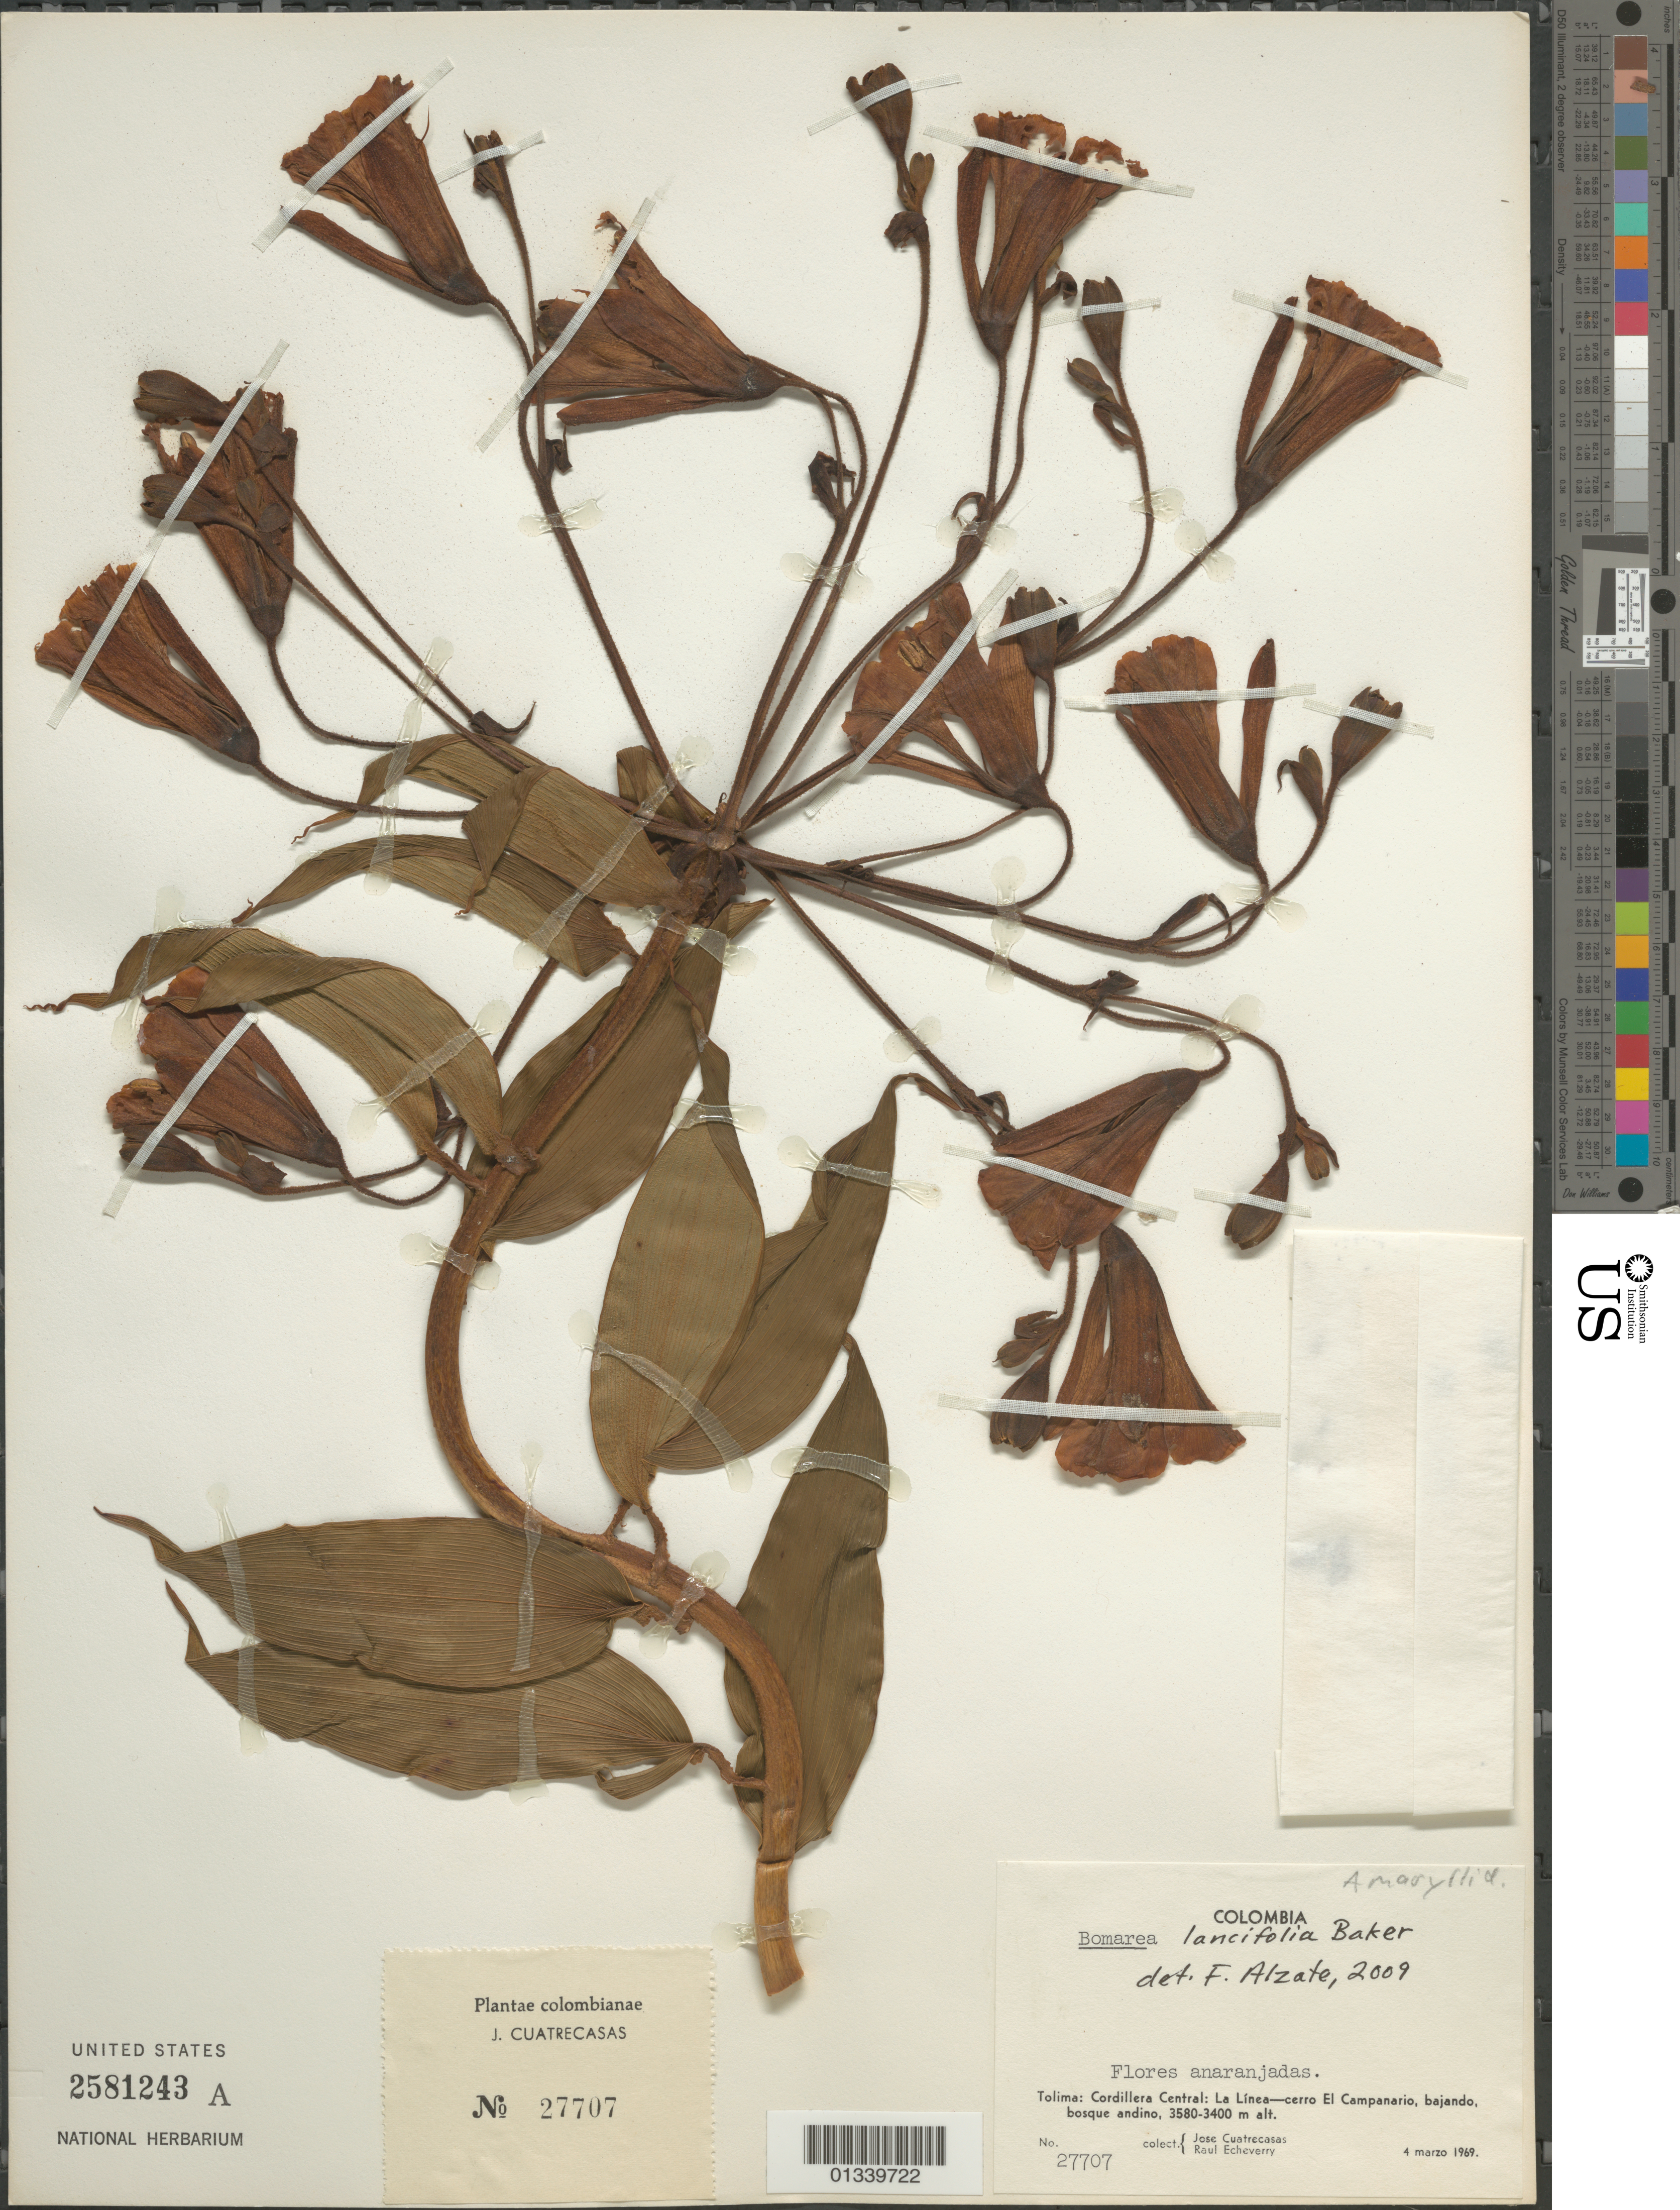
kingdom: Plantae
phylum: Tracheophyta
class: Liliopsida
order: Liliales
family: Alstroemeriaceae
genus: Bomarea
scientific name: Bomarea lancifolia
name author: Baker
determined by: Alzate, F.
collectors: J. Cuatrecasas & R. Echeverry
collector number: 27707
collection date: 1969-03-04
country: Colombia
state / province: Tolima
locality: Cordillera Central: La Linea--cerro El Campanario.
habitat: Bajando, bosque andino.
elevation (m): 3400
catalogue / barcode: US 2581234